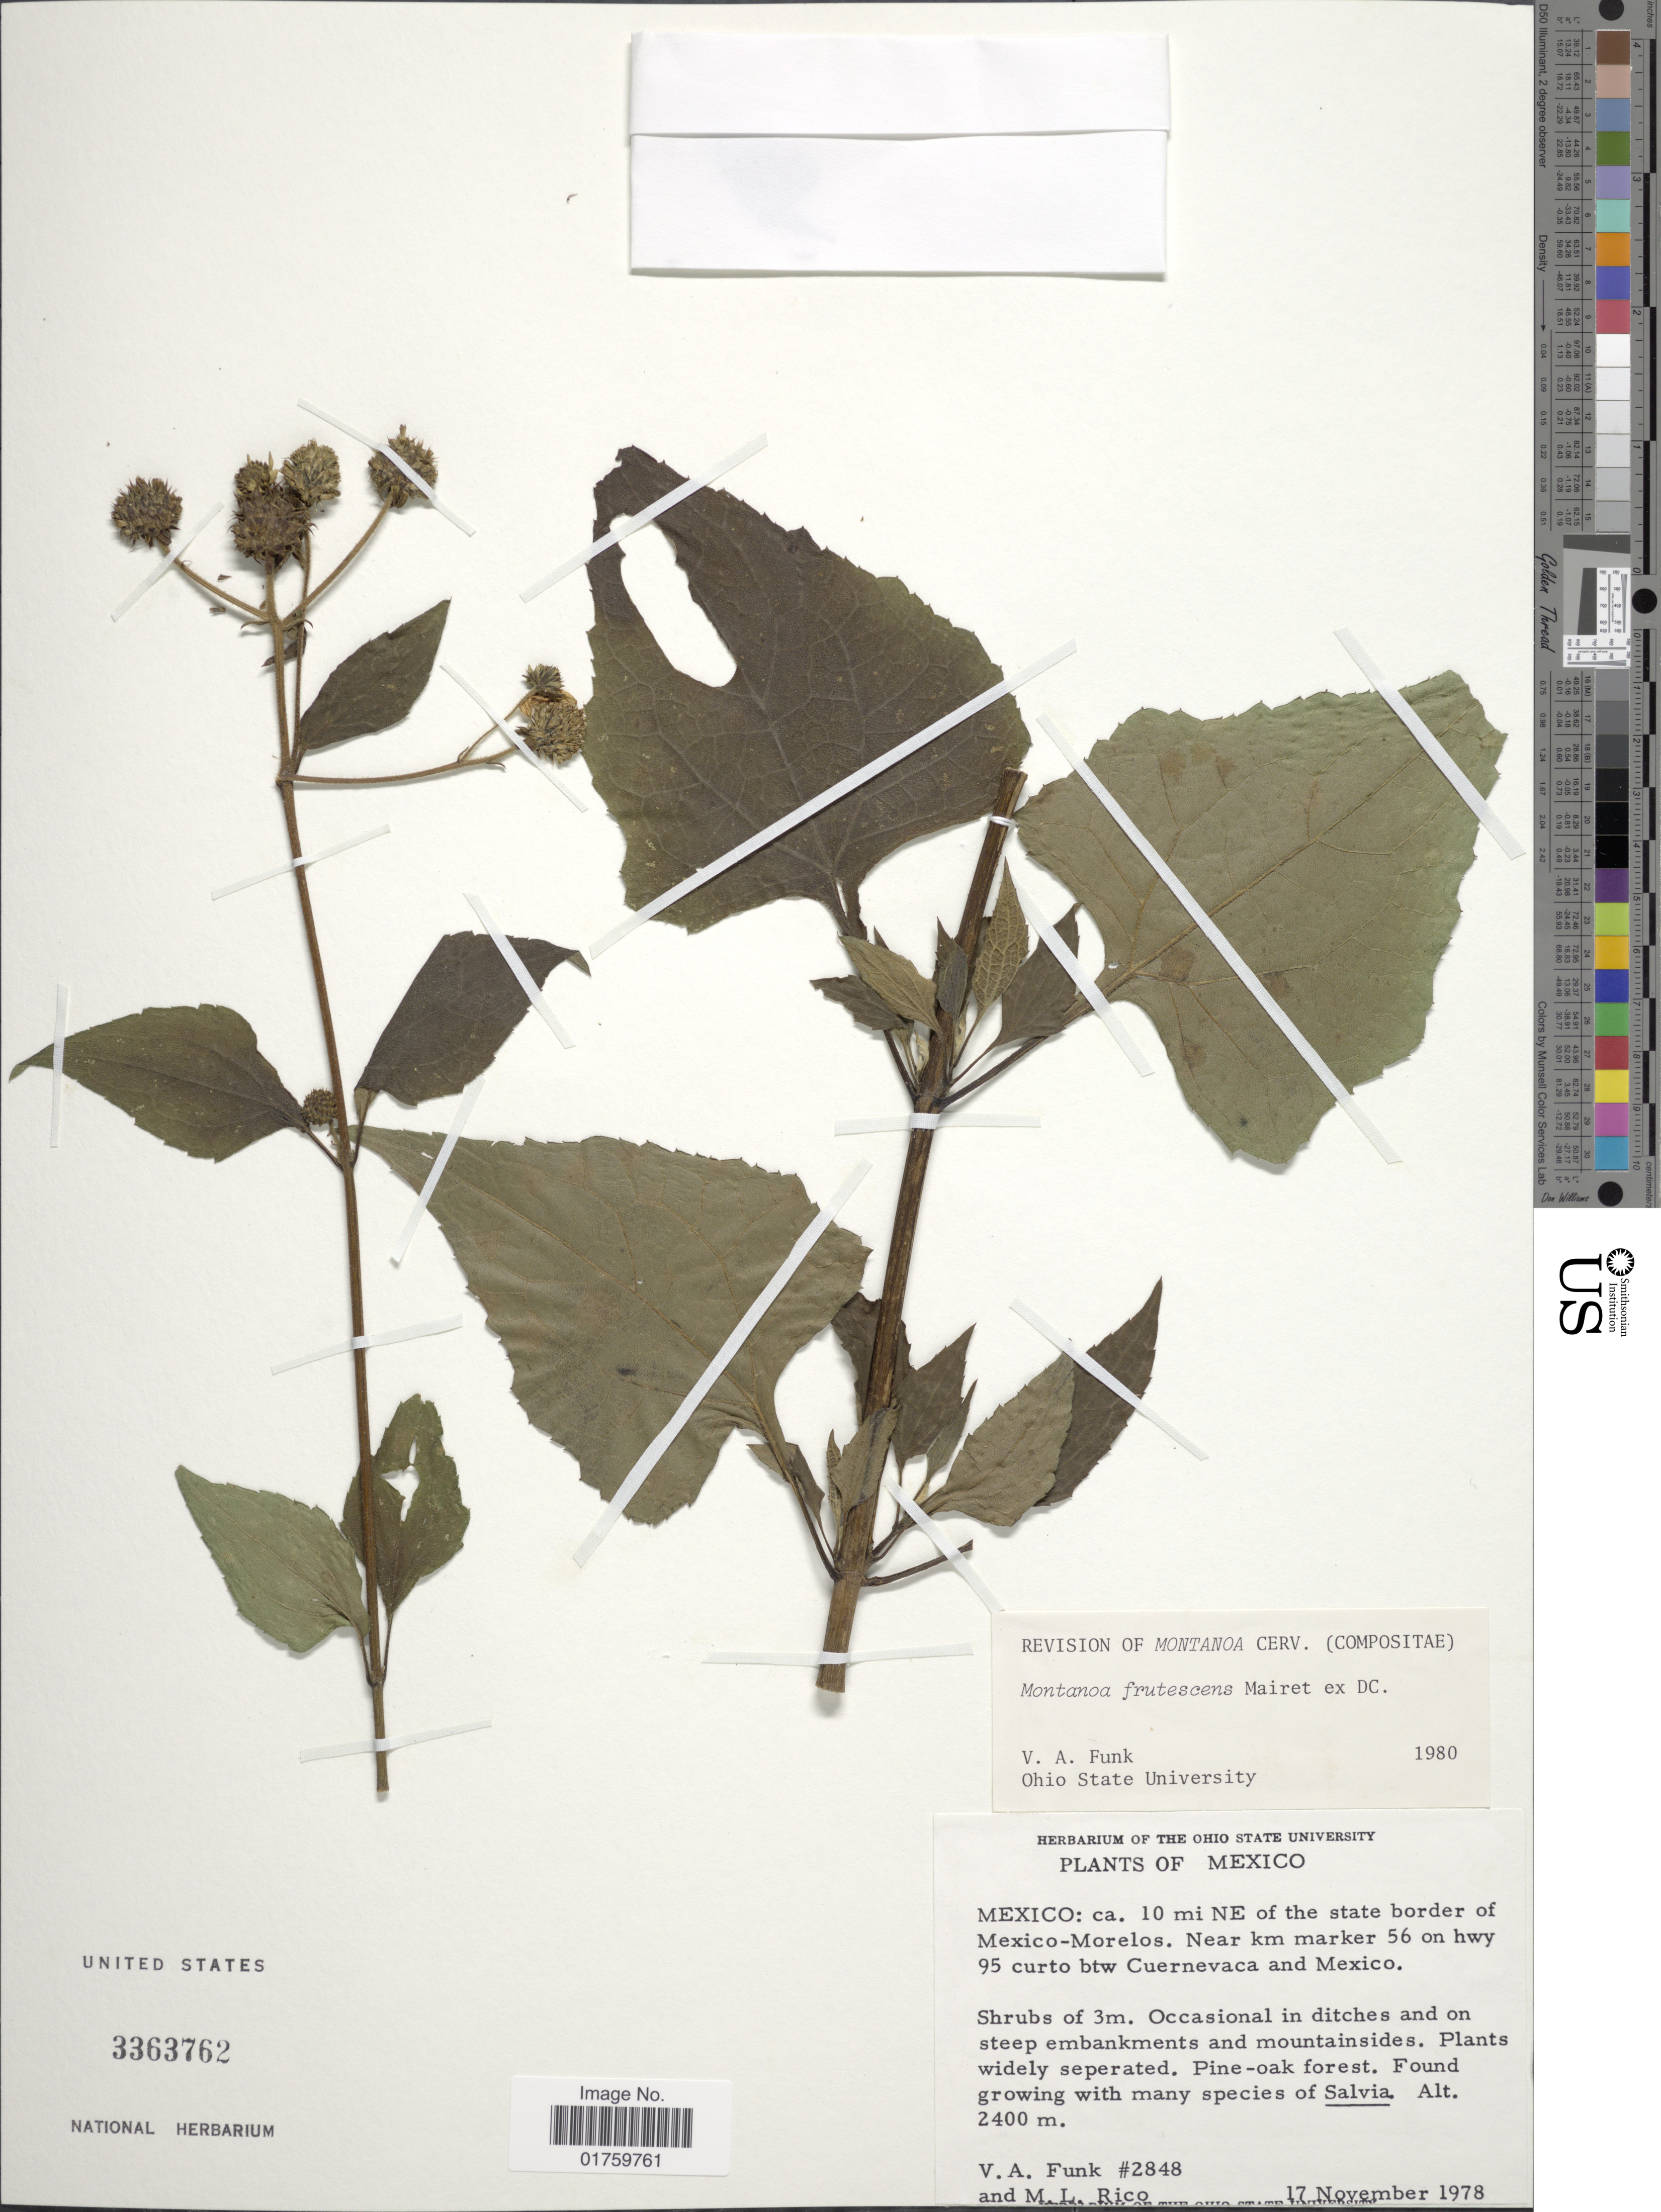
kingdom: Plantae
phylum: Tracheophyta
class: Magnoliopsida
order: Asterales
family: Asteraceae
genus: Montanoa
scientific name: Montanoa frutescens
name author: Mairet ex DC.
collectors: V. Funk & M. Rico Arce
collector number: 2848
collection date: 1978-11-17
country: Mexico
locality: Ca. 10 mi NE of the state border of Mexico-Morelos, near km marker 56 on hwy 95 curto btw Cuernavaca and Mexico.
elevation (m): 2400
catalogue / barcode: US 3363762